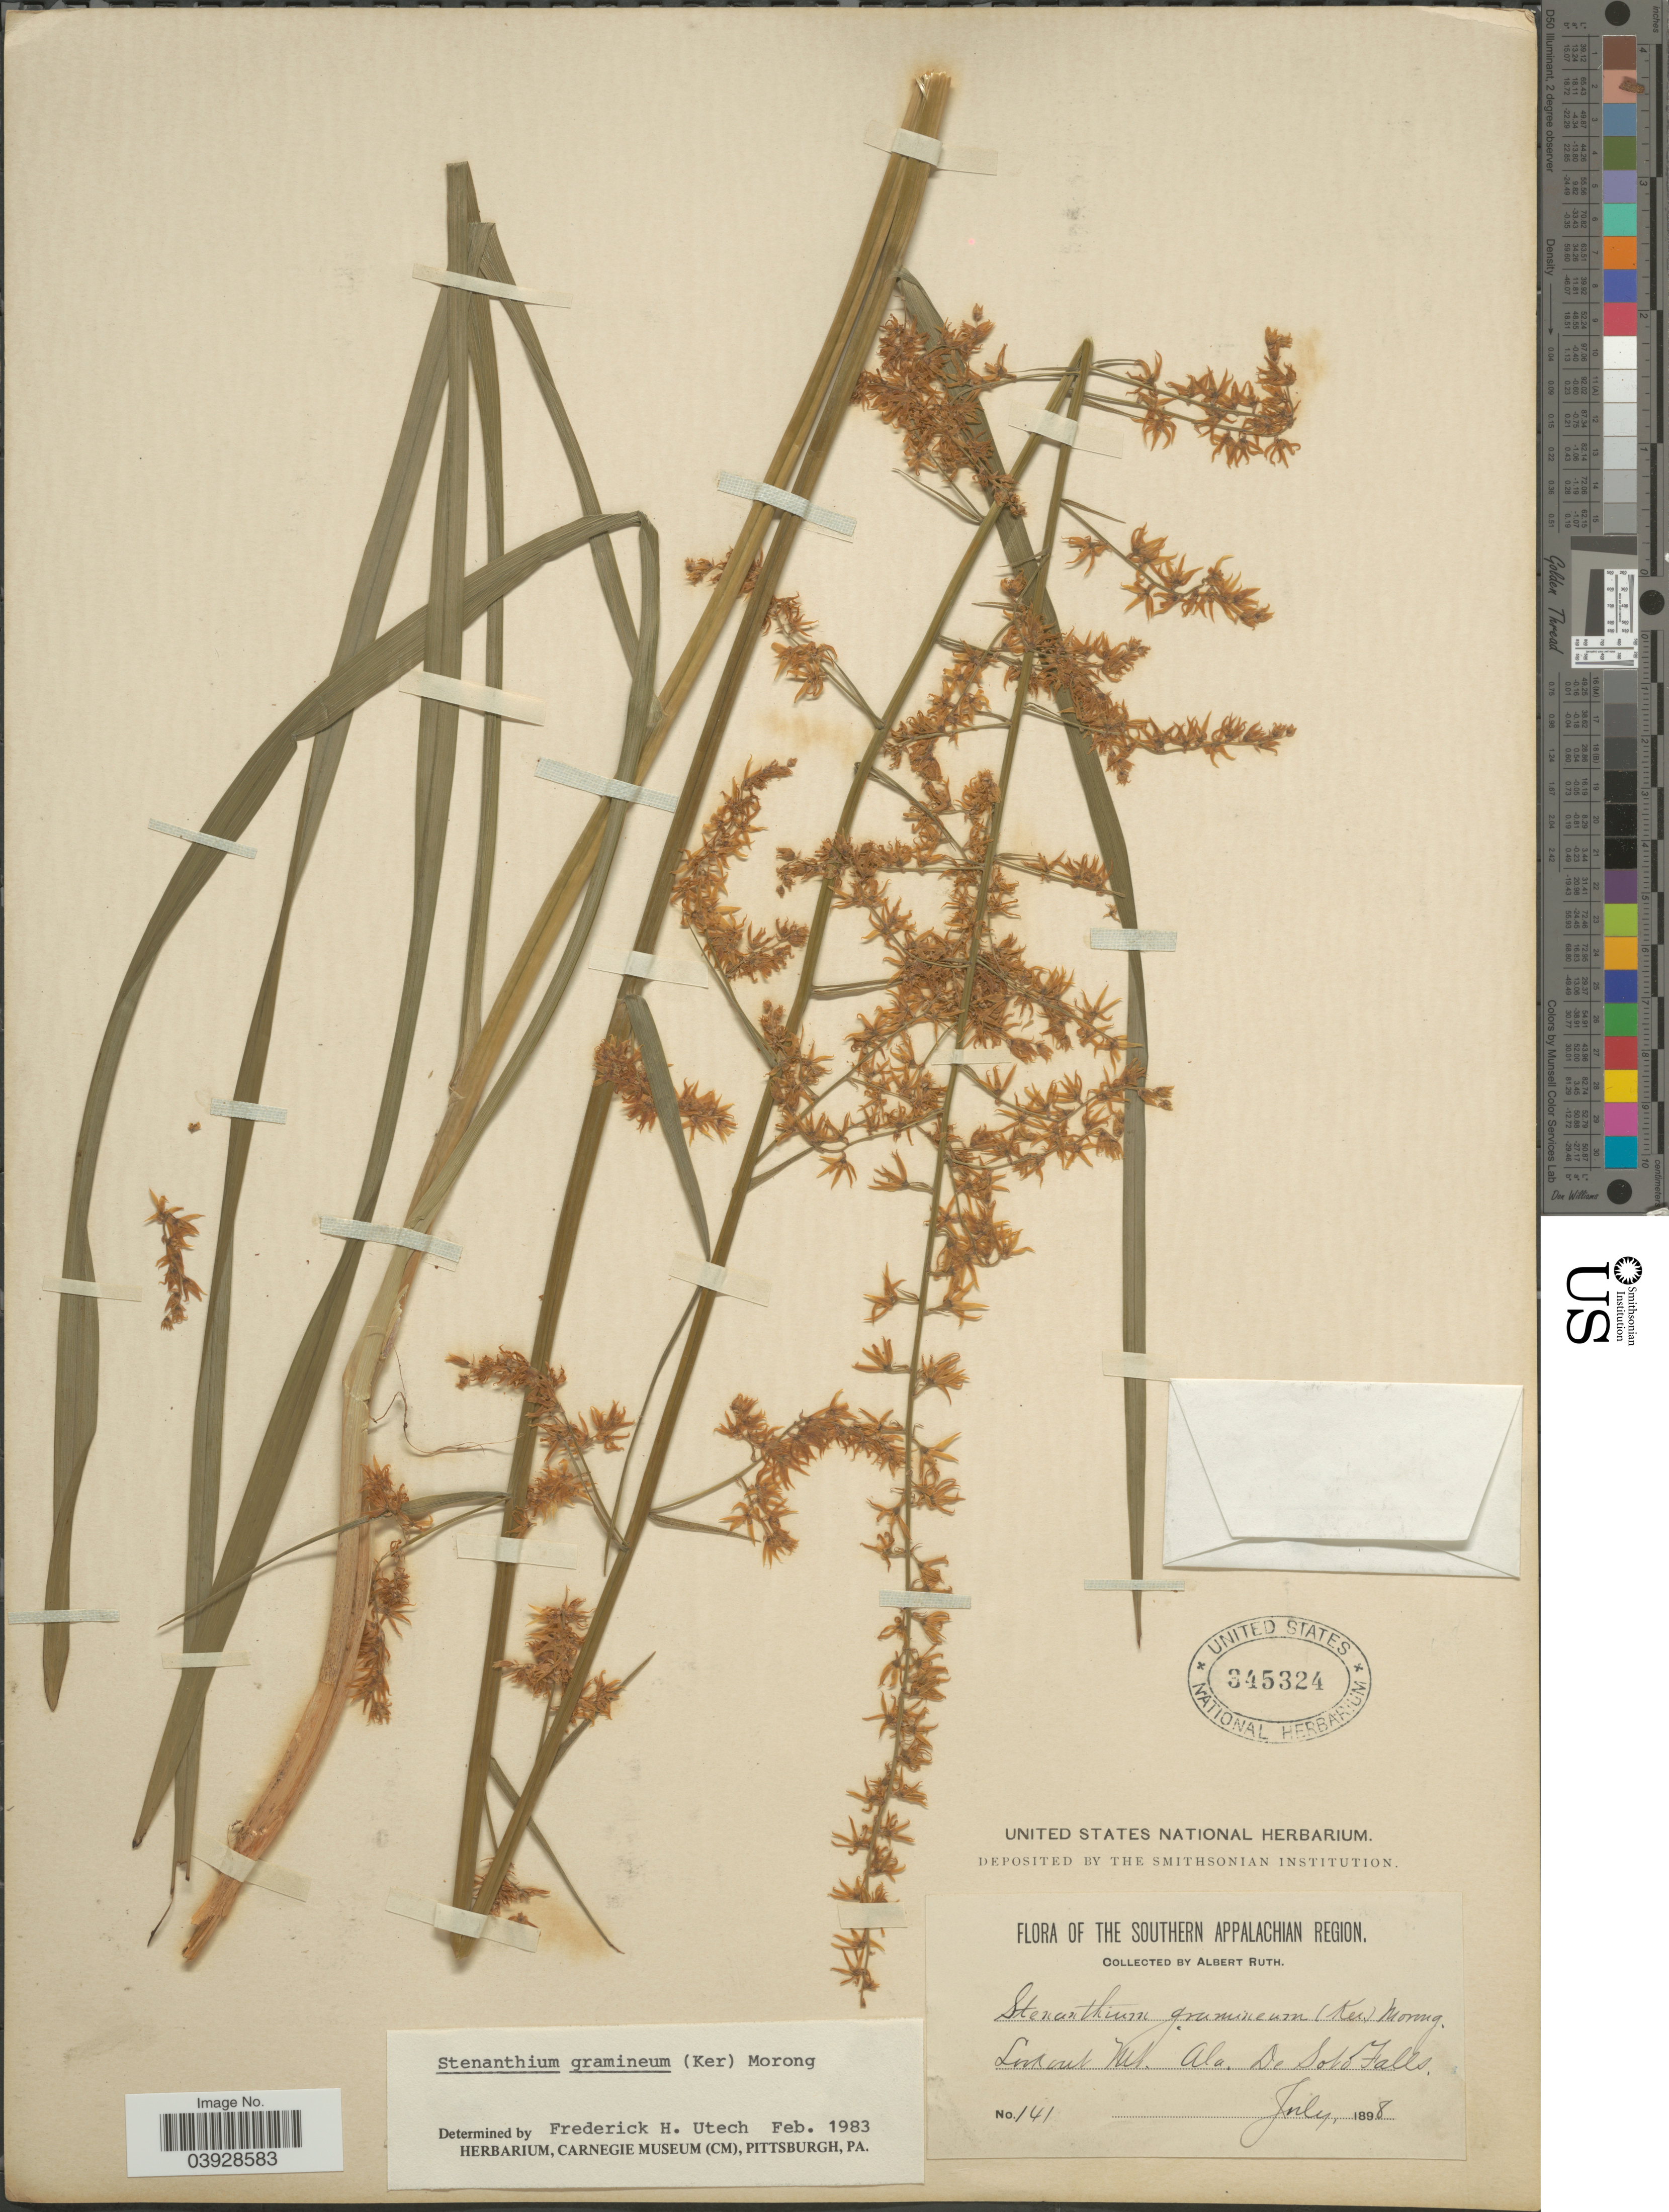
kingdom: Plantae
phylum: Tracheophyta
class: Liliopsida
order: Liliales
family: Melanthiaceae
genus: Stenanthium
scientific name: Stenanthium gramineum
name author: (Ker Gawl.) Morong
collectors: A. Ruth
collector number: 141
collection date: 1898-07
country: United States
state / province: Alabama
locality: The Southern Appalachian Region. Lookout Mt. De Soto Falls.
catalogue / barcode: US 345324